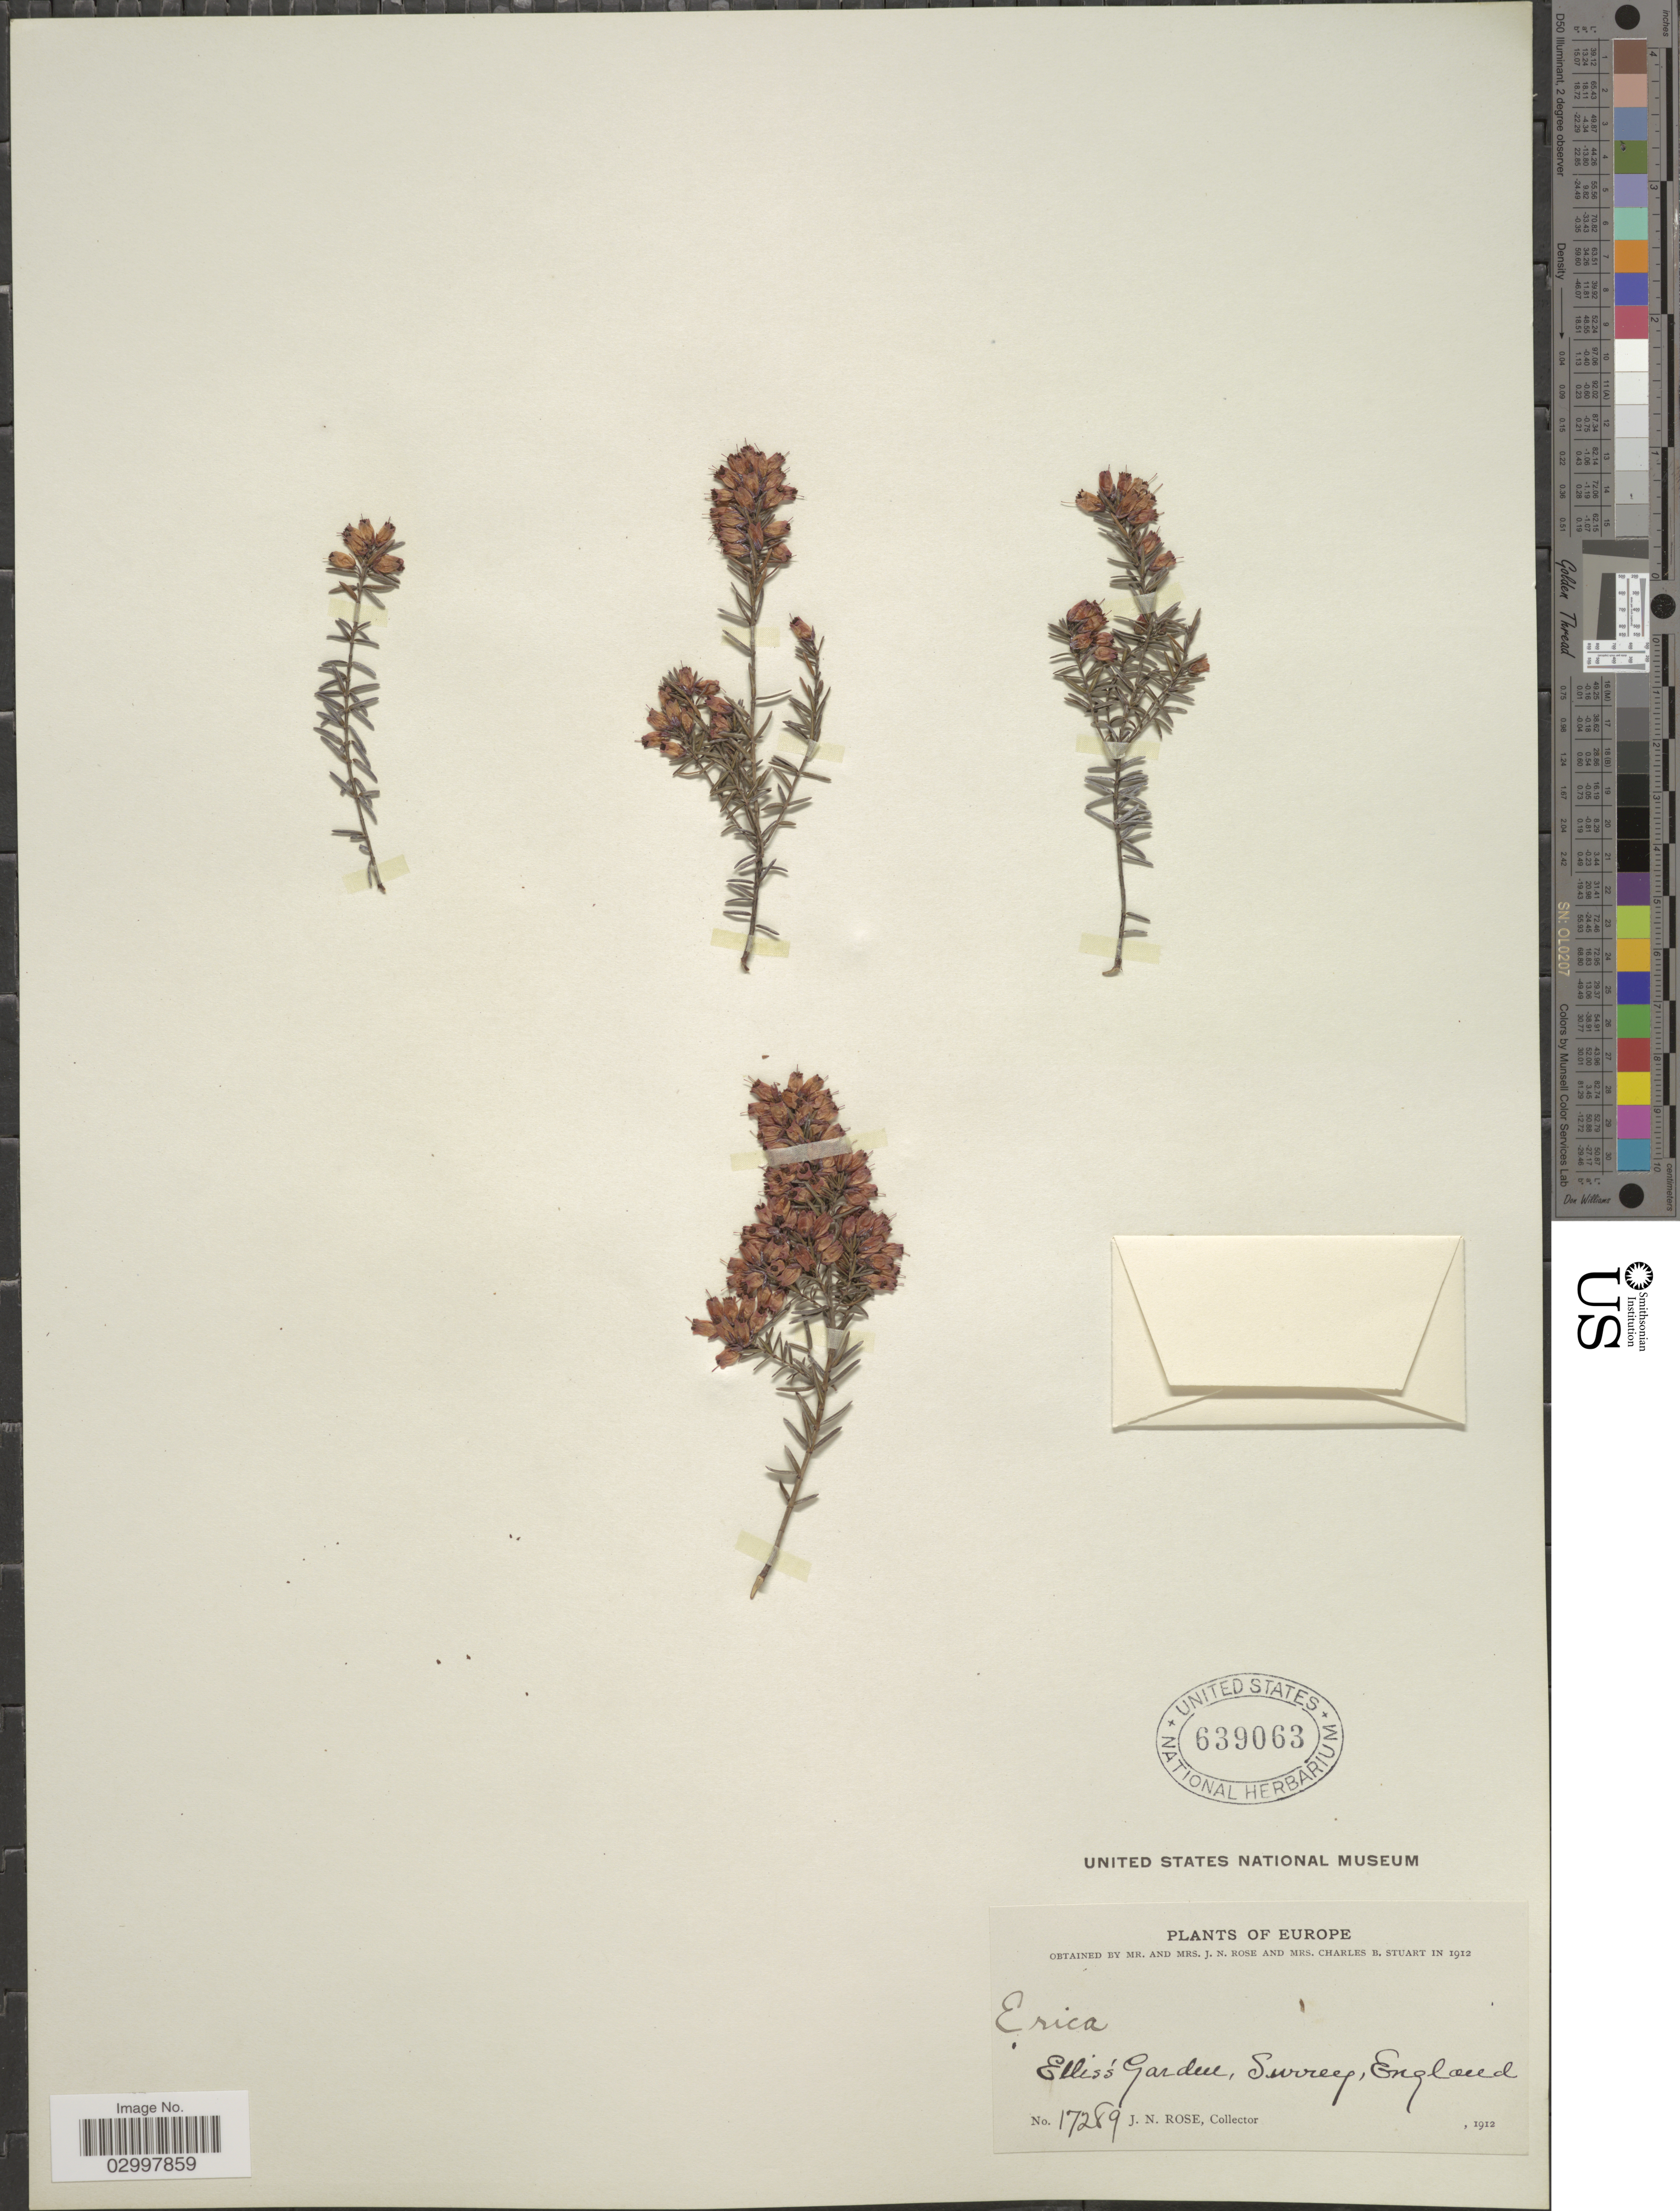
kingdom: Plantae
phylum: Tracheophyta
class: Magnoliopsida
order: Ericales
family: Ericaceae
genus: Erica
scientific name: Erica sp.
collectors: J. N. Rose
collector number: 17289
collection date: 1912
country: United Kingdom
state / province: England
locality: Elliss' Garden, Surrey.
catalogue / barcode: US 639063